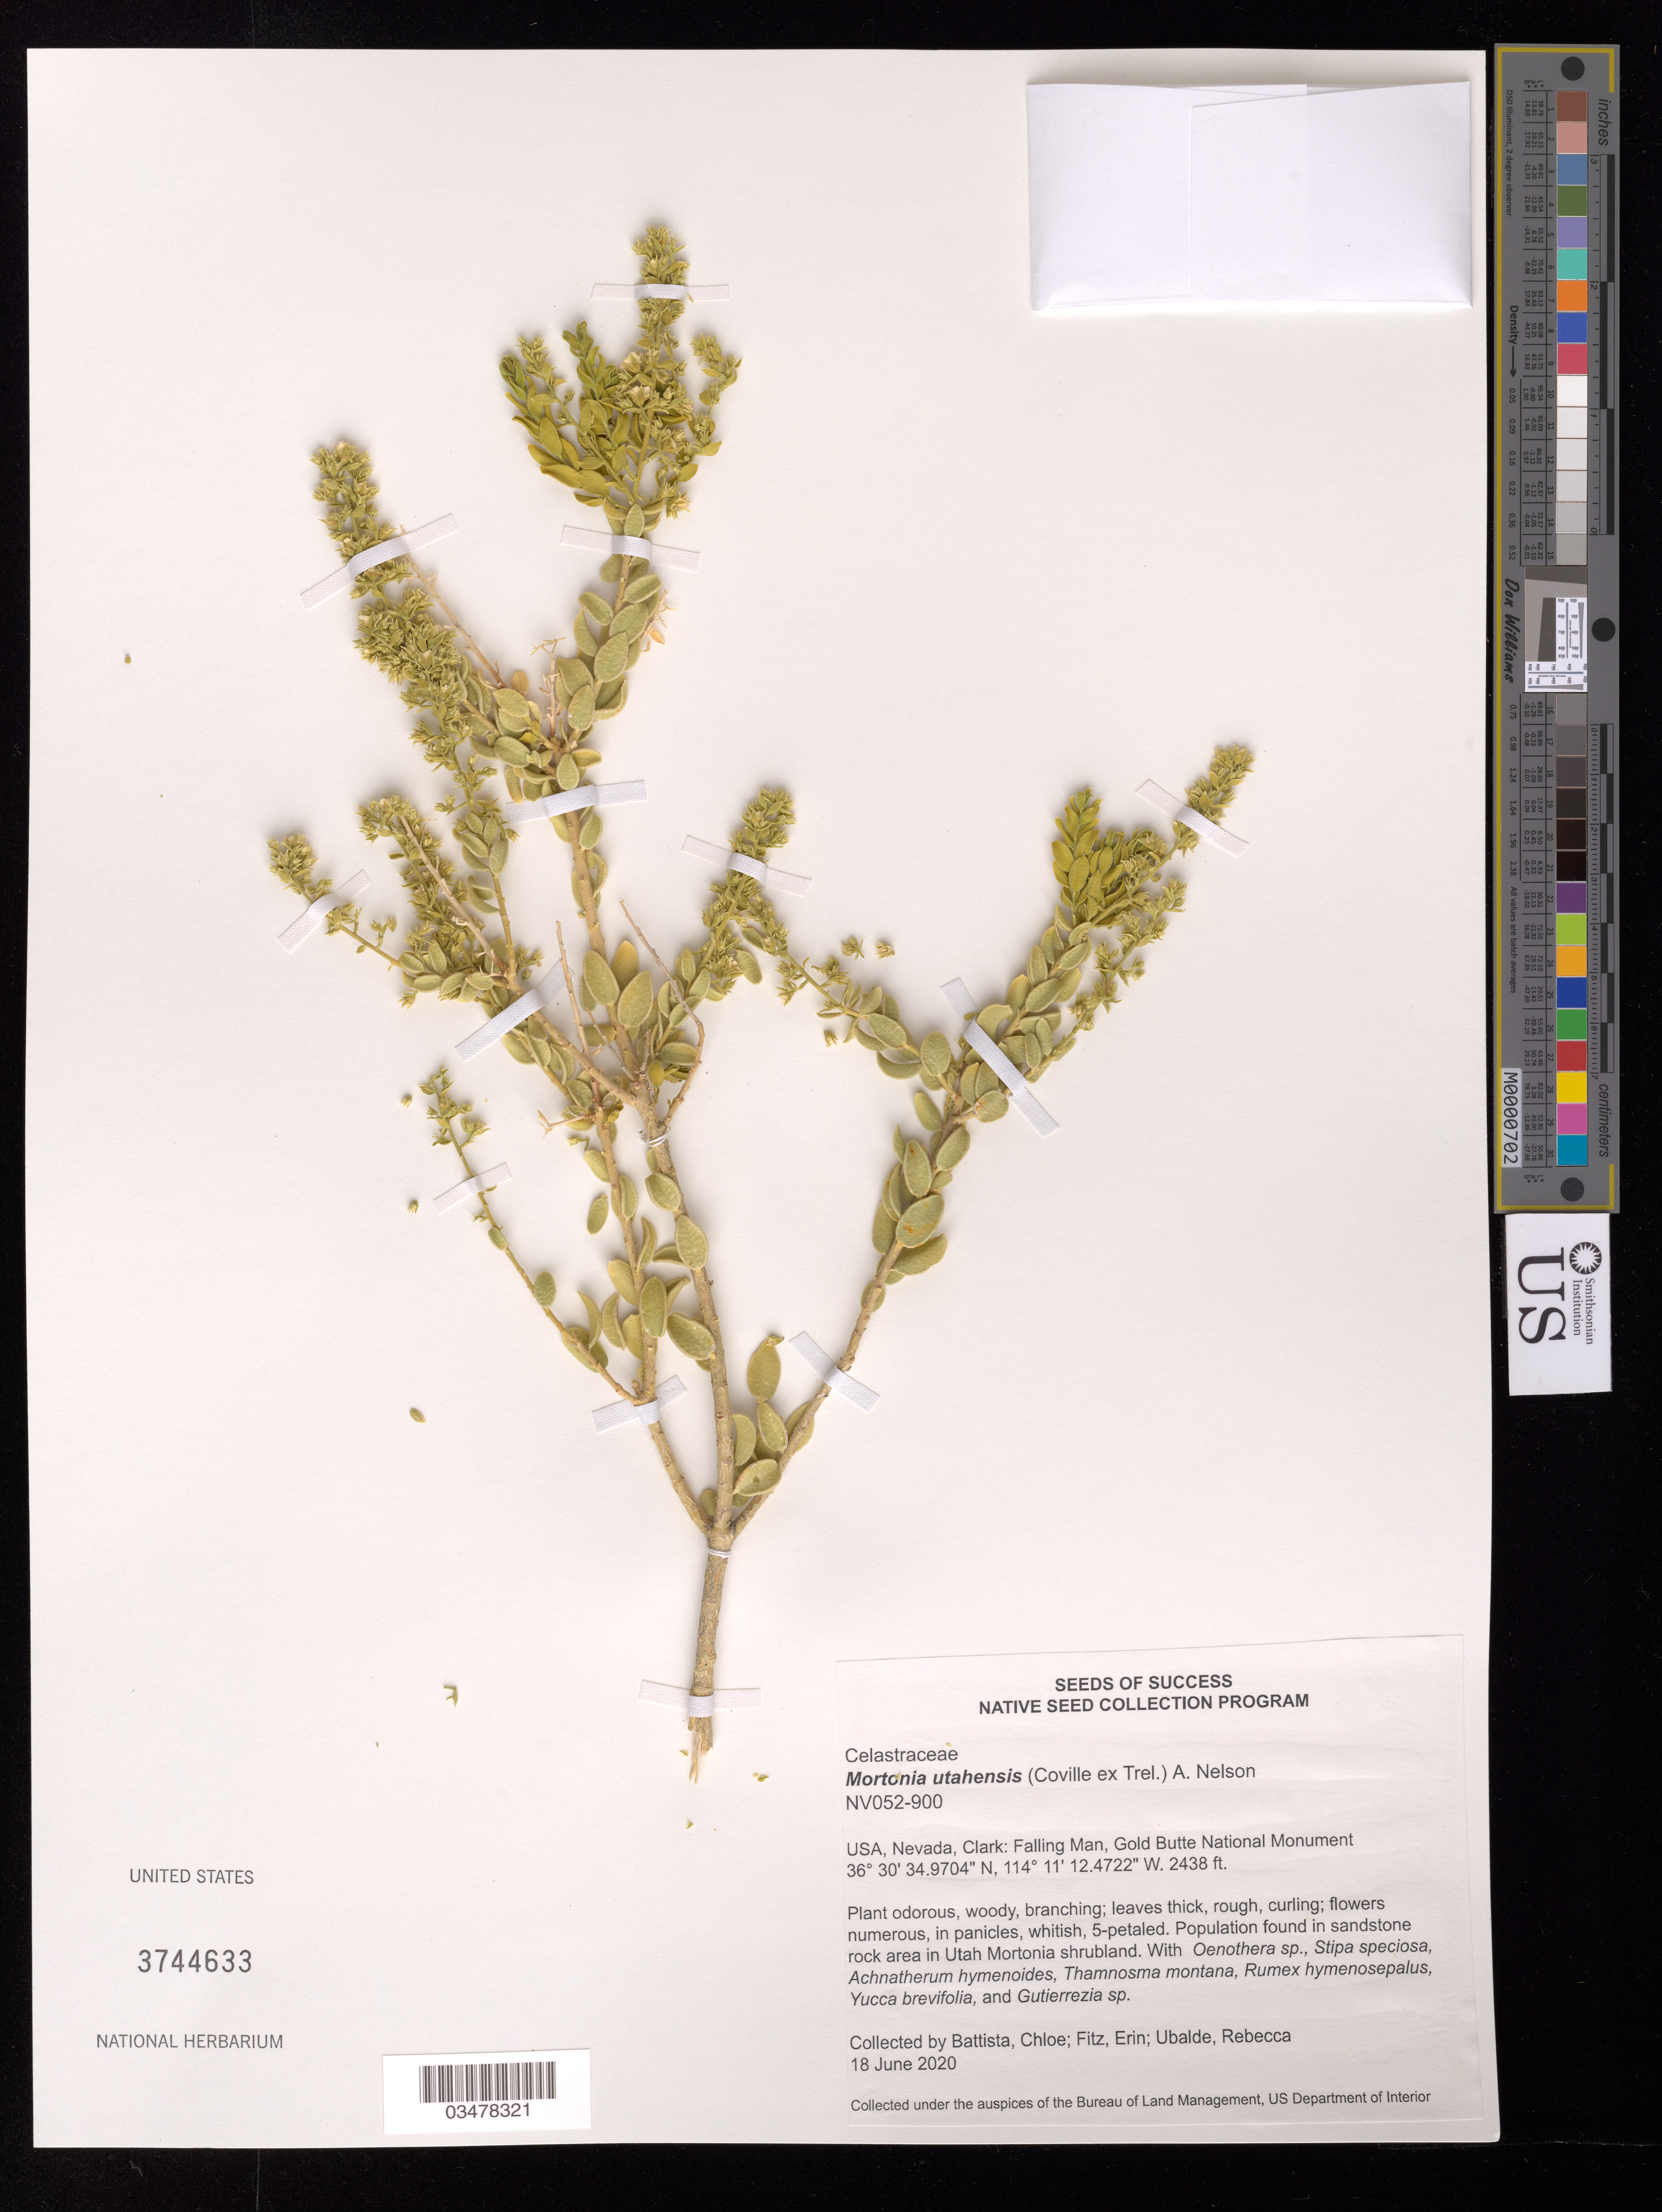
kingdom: Plantae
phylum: Tracheophyta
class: Magnoliopsida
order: Celastrales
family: Celastraceae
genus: Mortonia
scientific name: Mortonia utahensis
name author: (Coville ex Trel.) A. Nelson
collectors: C. Battista, E. Fitz & R. Ubalde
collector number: NV052-900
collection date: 2020-06-18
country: United States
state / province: Nevada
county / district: Clark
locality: Falling Man, Gold Butte National Monument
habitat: Sandstone rock area among Utah Mortonia shrubland. With Oenothera sp., Stipa speciosa, Yucca brevifolia, etc.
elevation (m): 743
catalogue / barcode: US 3744633